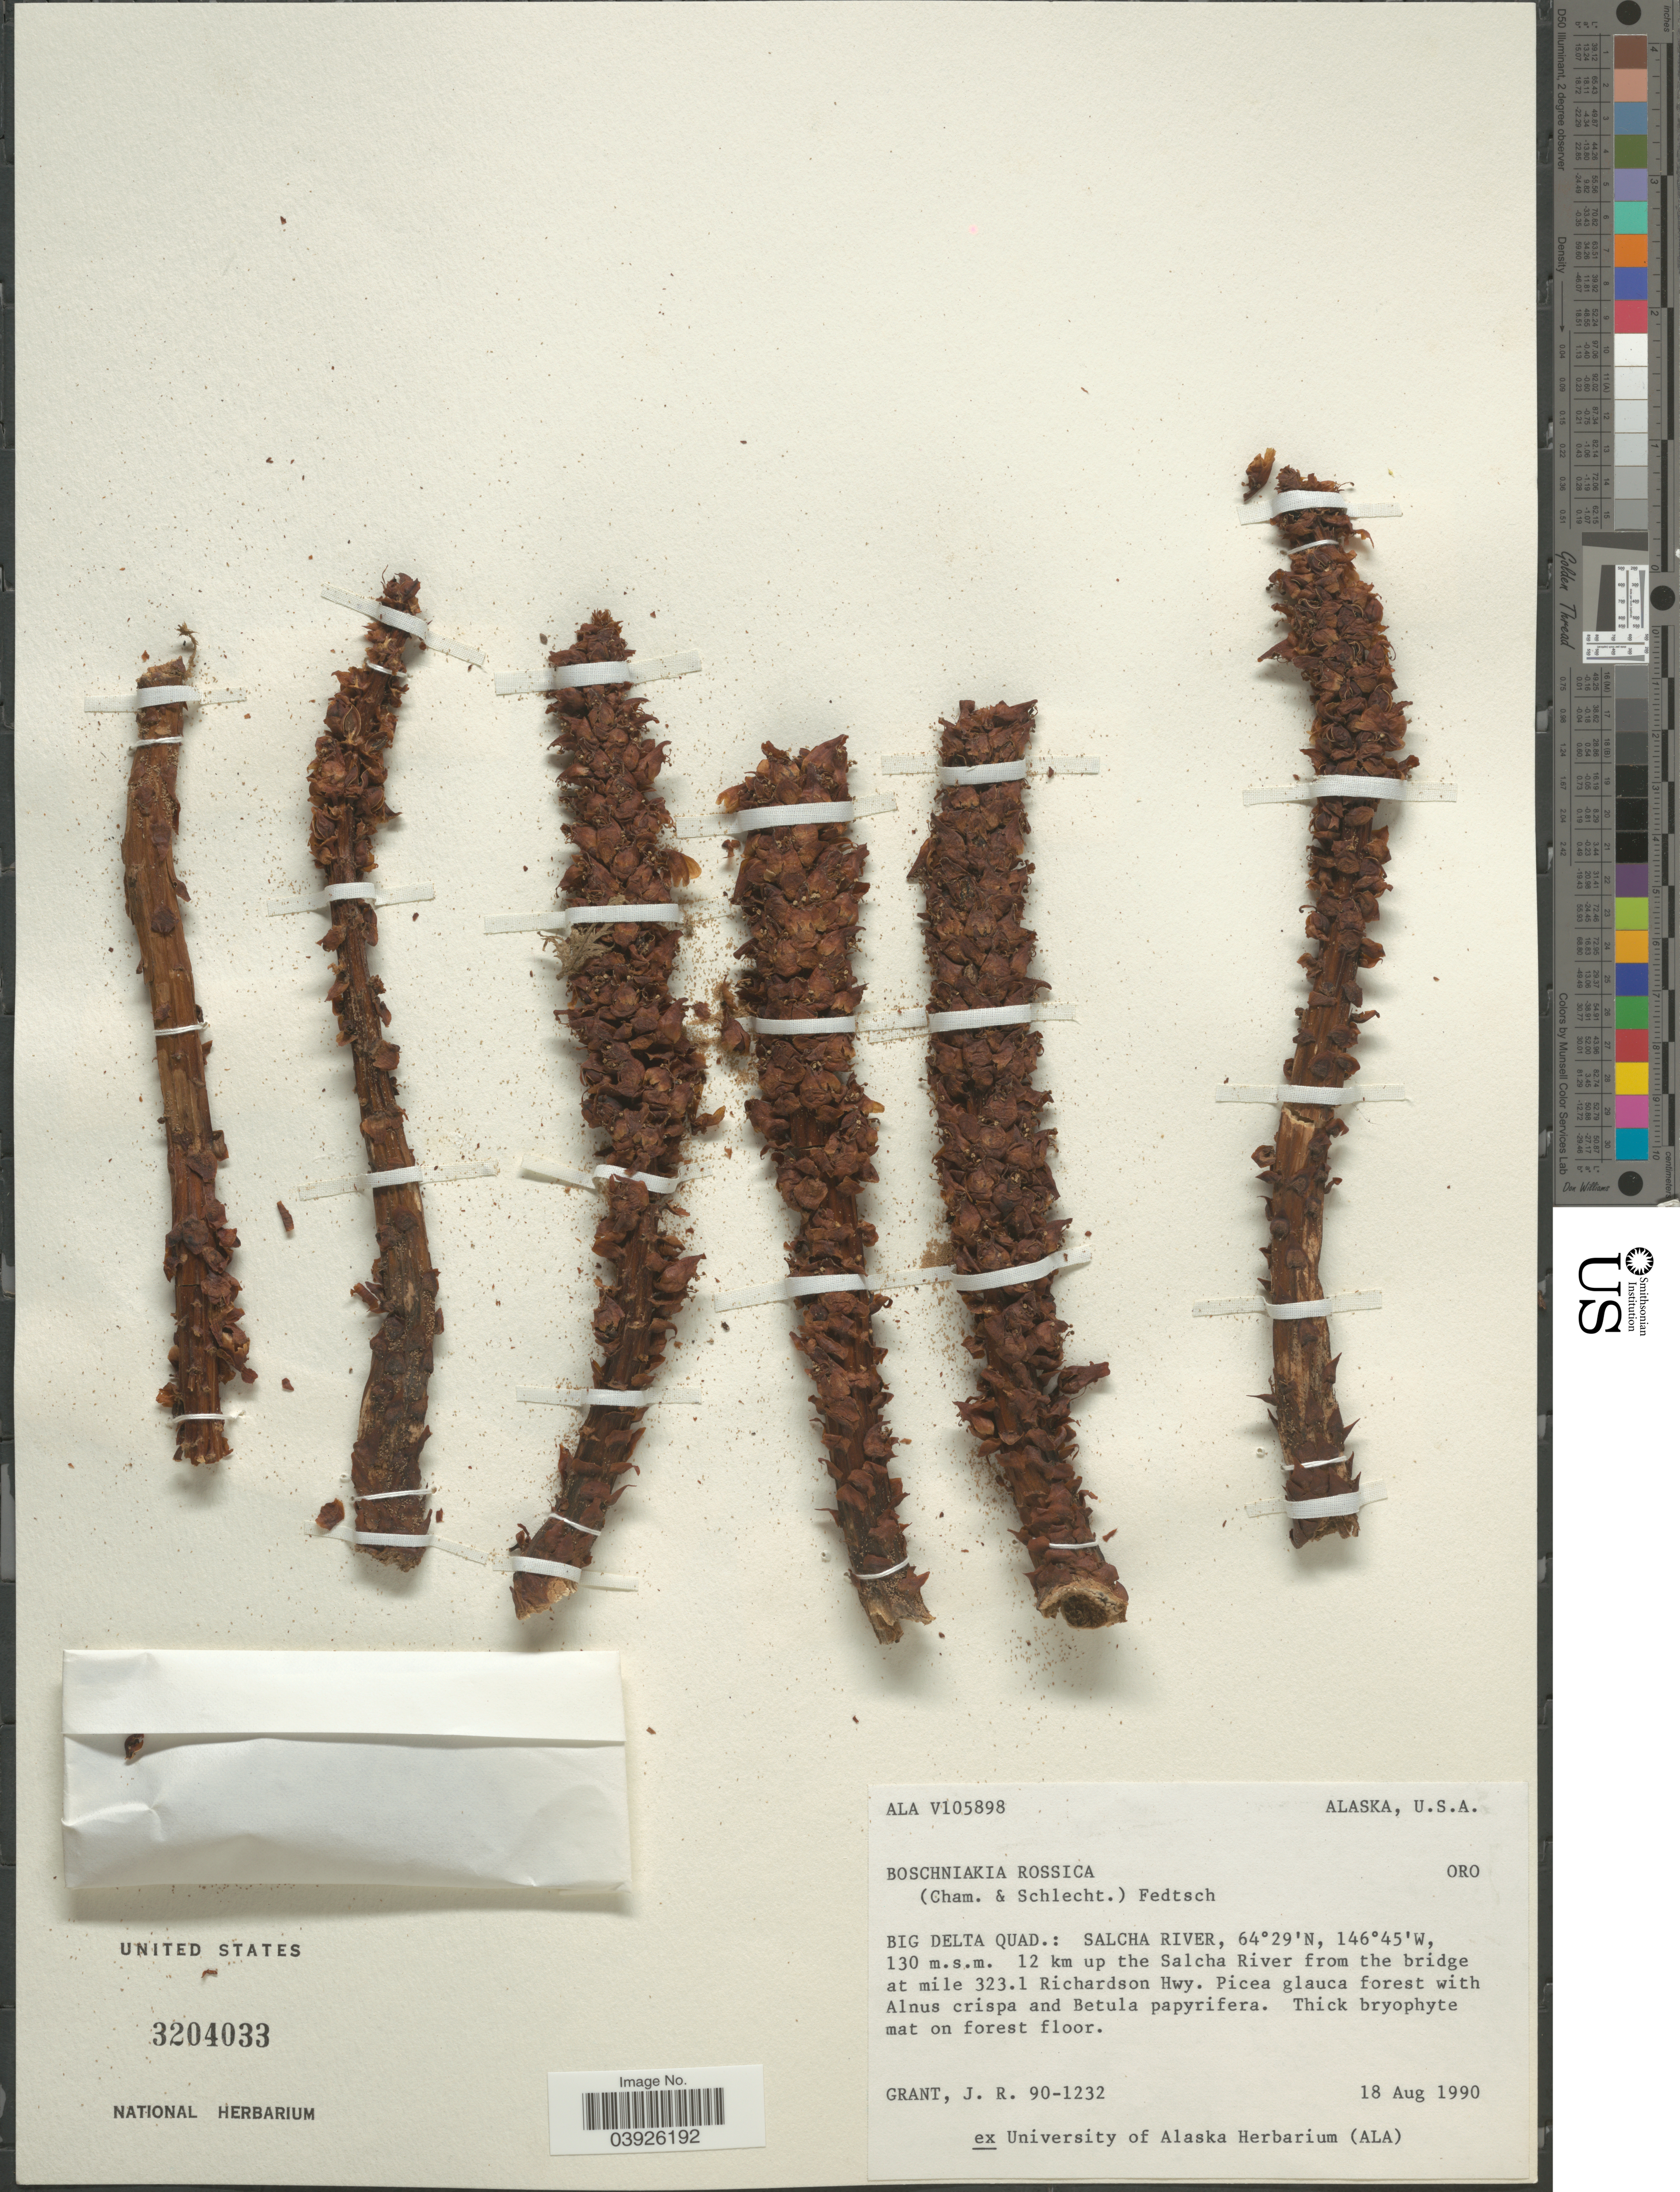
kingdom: Plantae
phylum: Tracheophyta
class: Magnoliopsida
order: Lamiales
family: Orobanchaceae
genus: Boschniakia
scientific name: Boschniakia rossica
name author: (Cham. & Schltdl.) B. Fedtsch.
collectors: J. Grant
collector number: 90-1232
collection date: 1990-08-18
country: United States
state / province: Alaska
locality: Big Delta Quad.: Salcha River, 12 km up the Salcha River from the bridge at mile 323.1 Richardson Hwy.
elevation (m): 130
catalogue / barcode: US 3204033